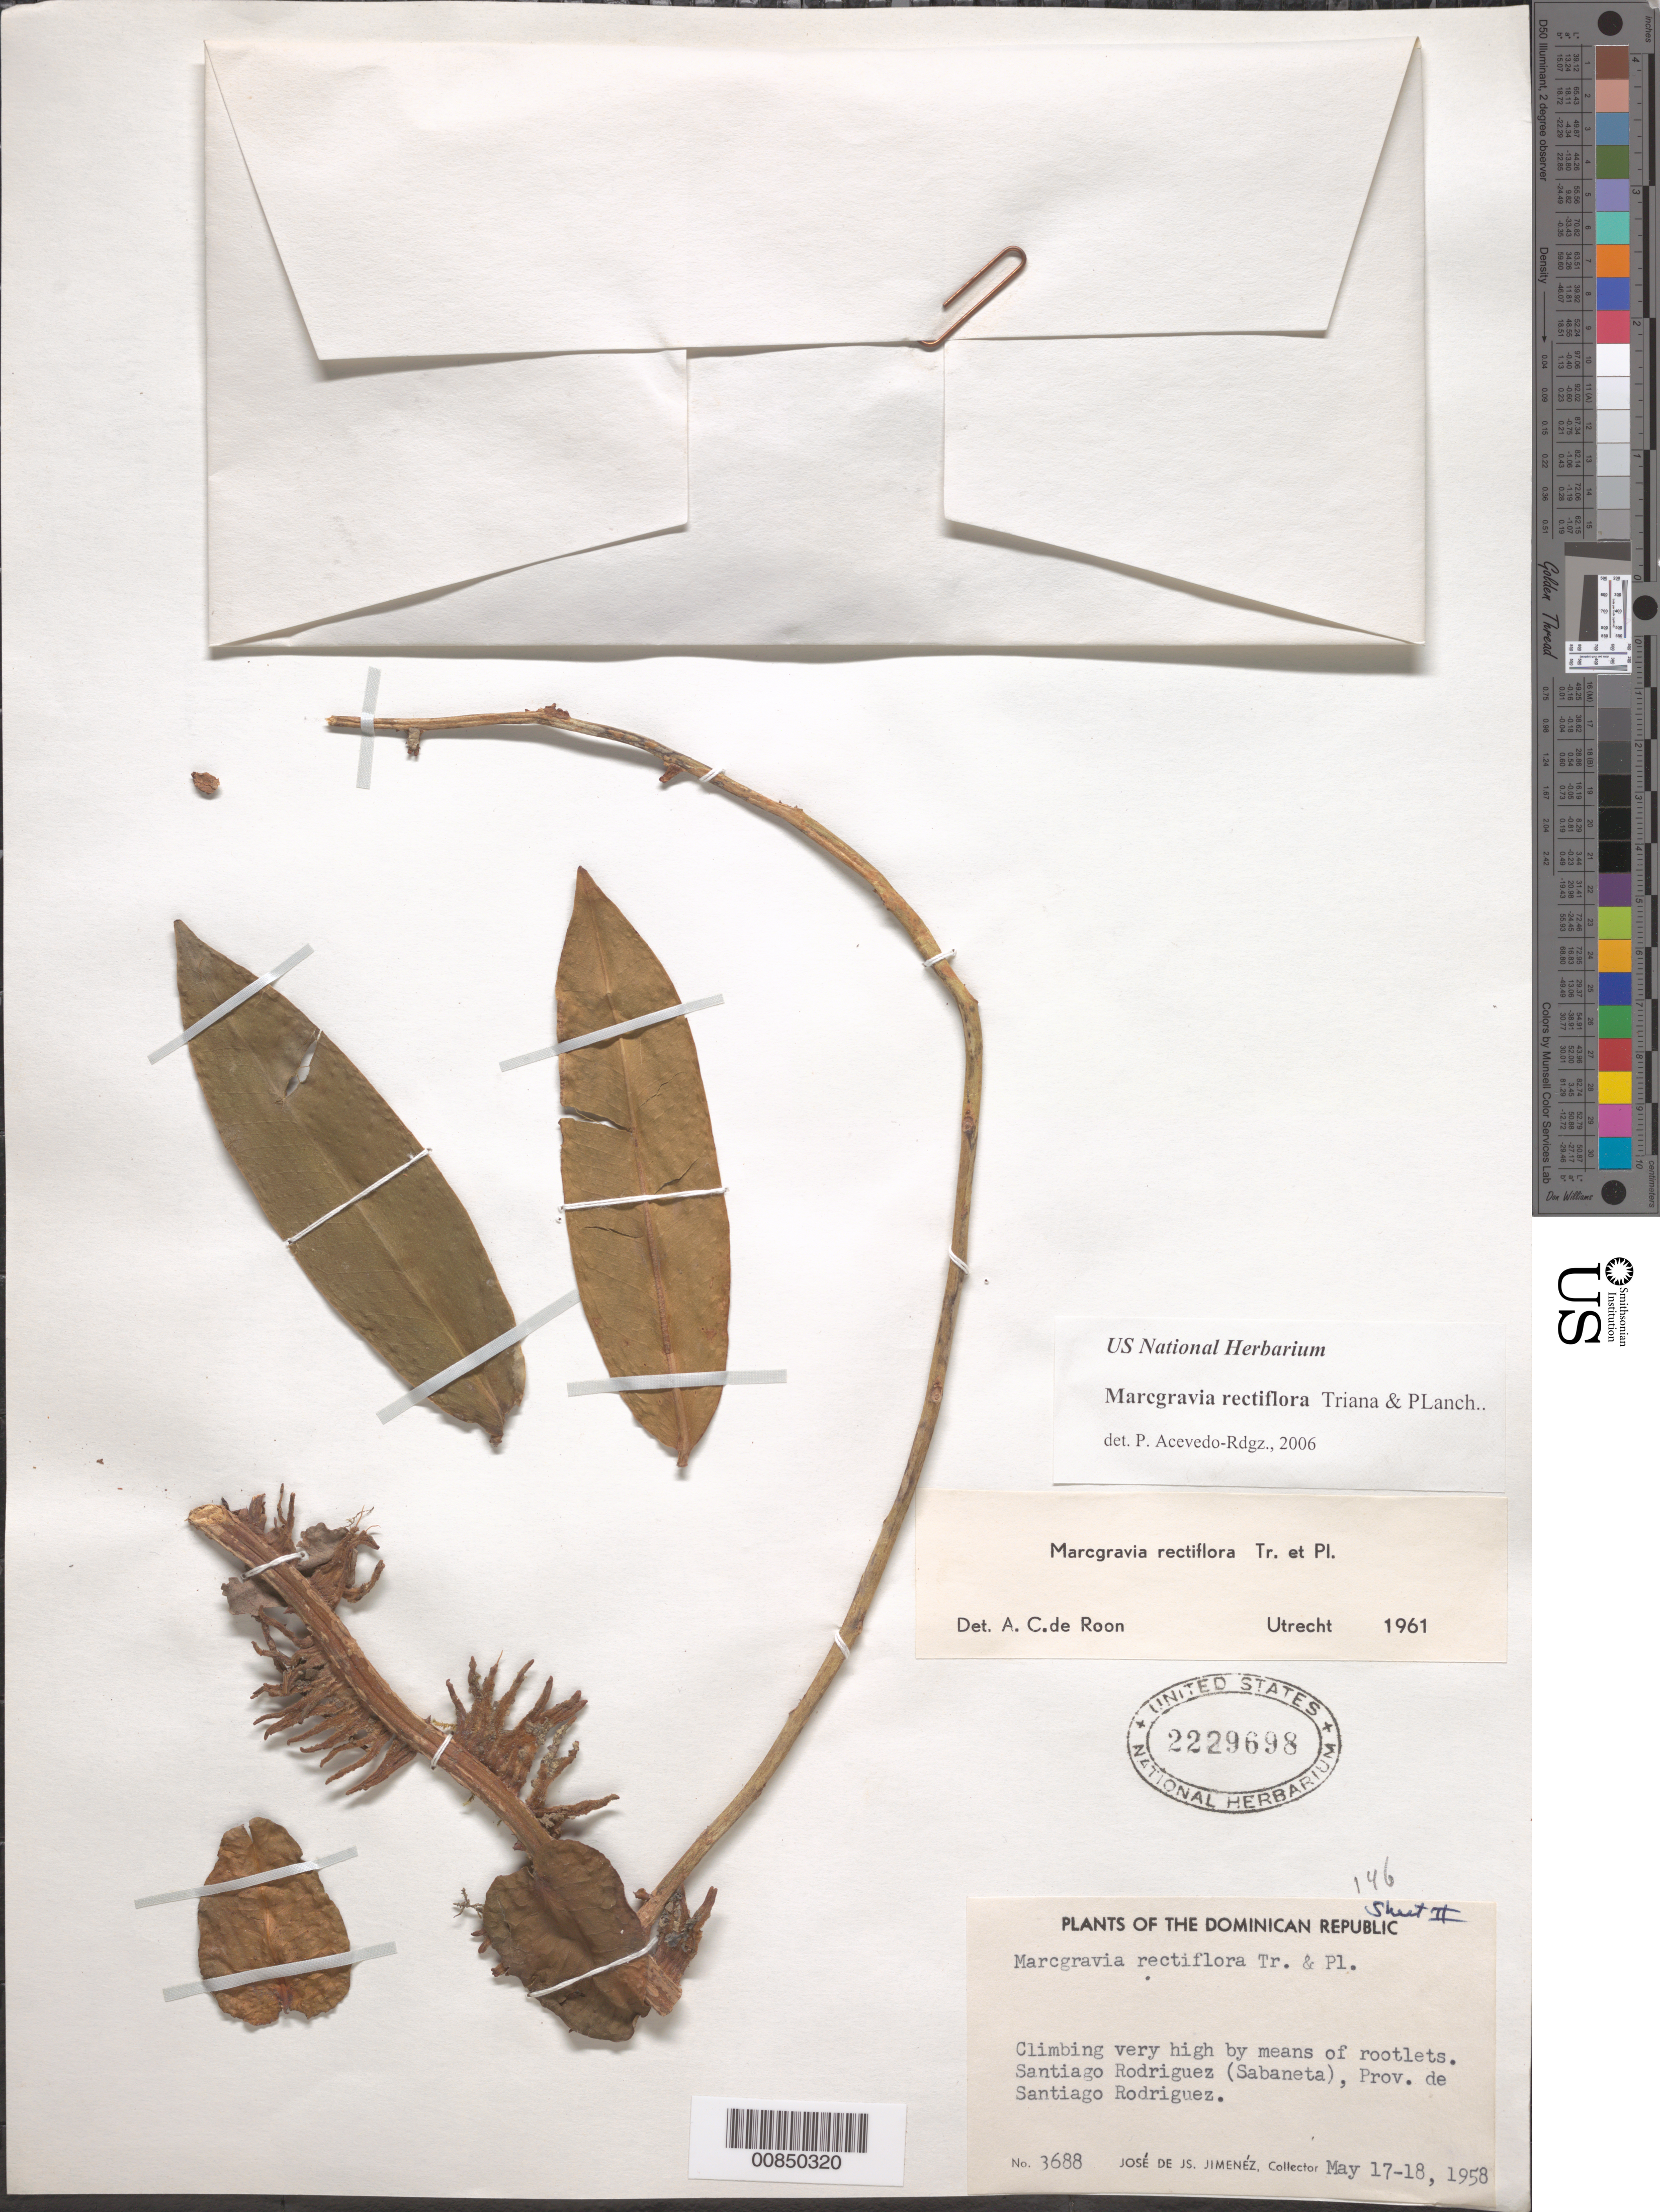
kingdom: Plantae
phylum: Tracheophyta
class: Magnoliopsida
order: Ericales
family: Marcgraviaceae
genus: Marcgravia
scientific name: Marcgravia rectiflora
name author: Triana & Planch.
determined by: Acevedo-Rodríguez, P., (BOT), Smithsonian Institution - National Museum of Natural History (UNITED STATES)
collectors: J. J. Jiménez Almonte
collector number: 3688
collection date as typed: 17 May 1958 to 18 May 1958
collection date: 1958-05-17/1958-05-18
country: Dominican Republic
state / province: Santiago Rodríguez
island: Hispaniola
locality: Santiago Rodríguez (Sabaneta).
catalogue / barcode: US 2229698